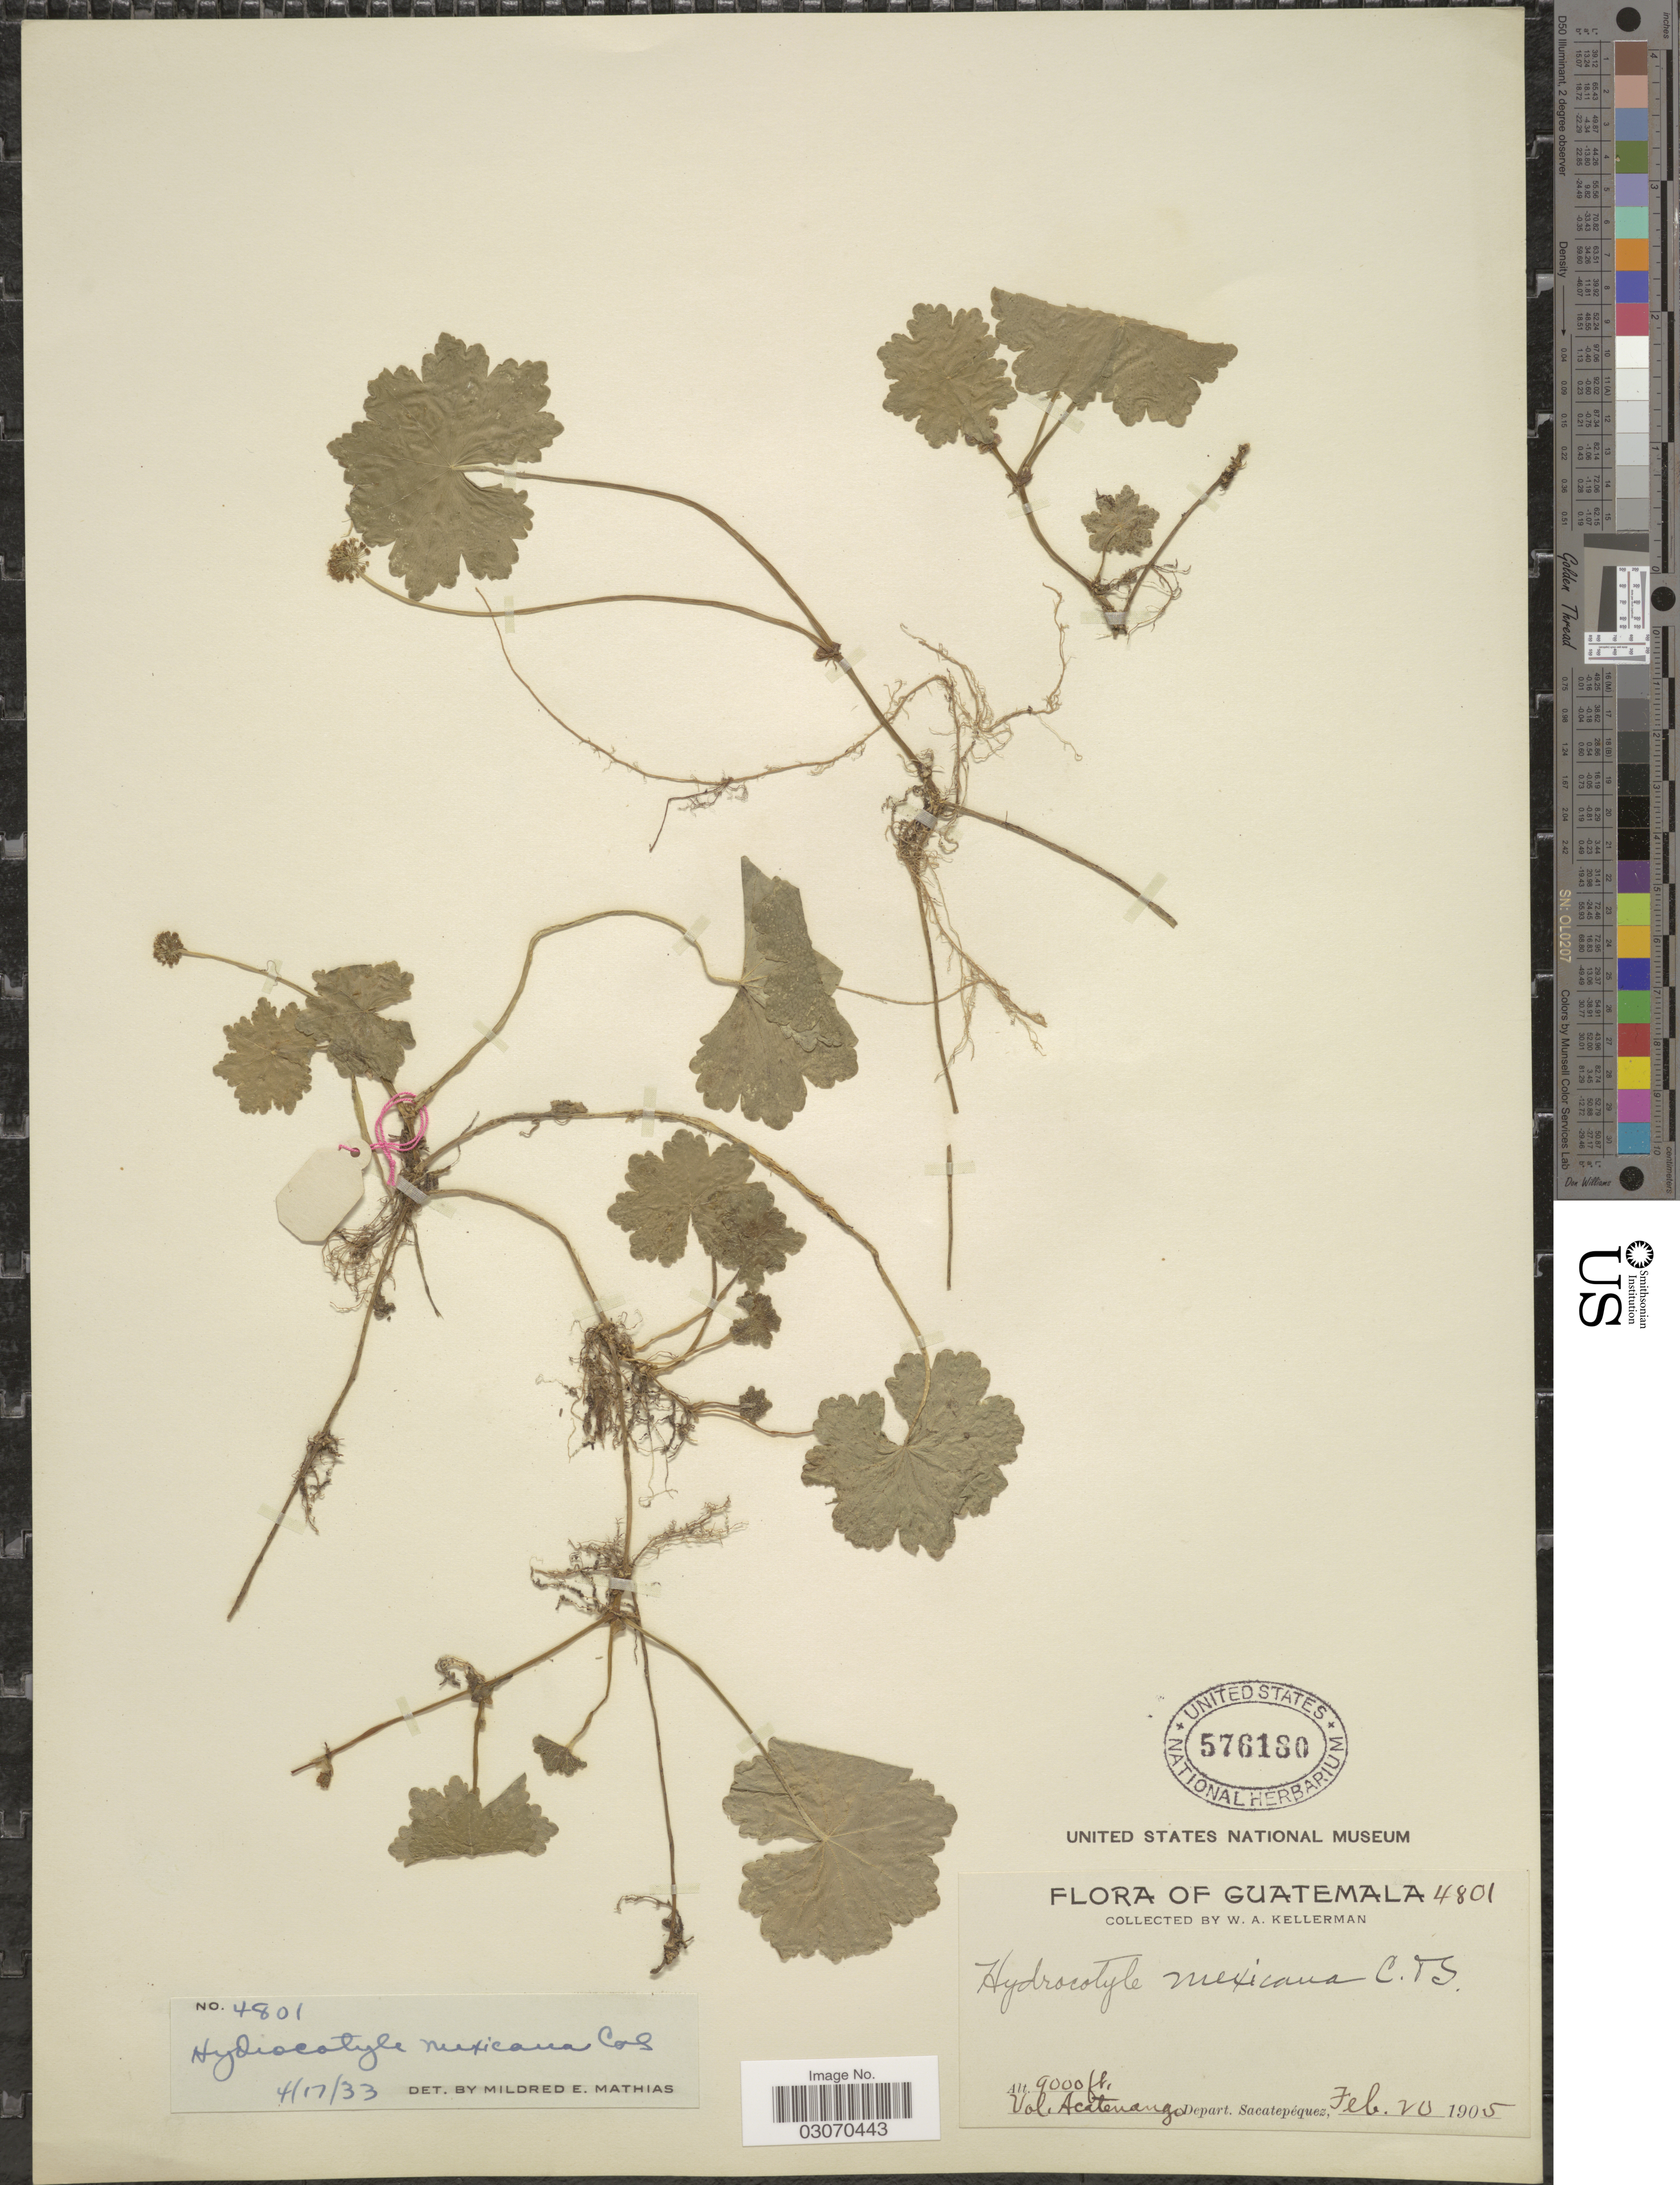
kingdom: Plantae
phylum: Tracheophyta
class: Magnoliopsida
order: Apiales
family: Araliaceae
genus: Hydrocotyle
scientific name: Hydrocotyle mexicana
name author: Schltdl. & Cham.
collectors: W. Kellerman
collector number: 4801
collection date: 1905-02-20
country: Guatemala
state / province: Sacatepéquez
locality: Vol. Acatenango, Depart. Sacatepéquez.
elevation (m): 2743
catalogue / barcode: US 576180